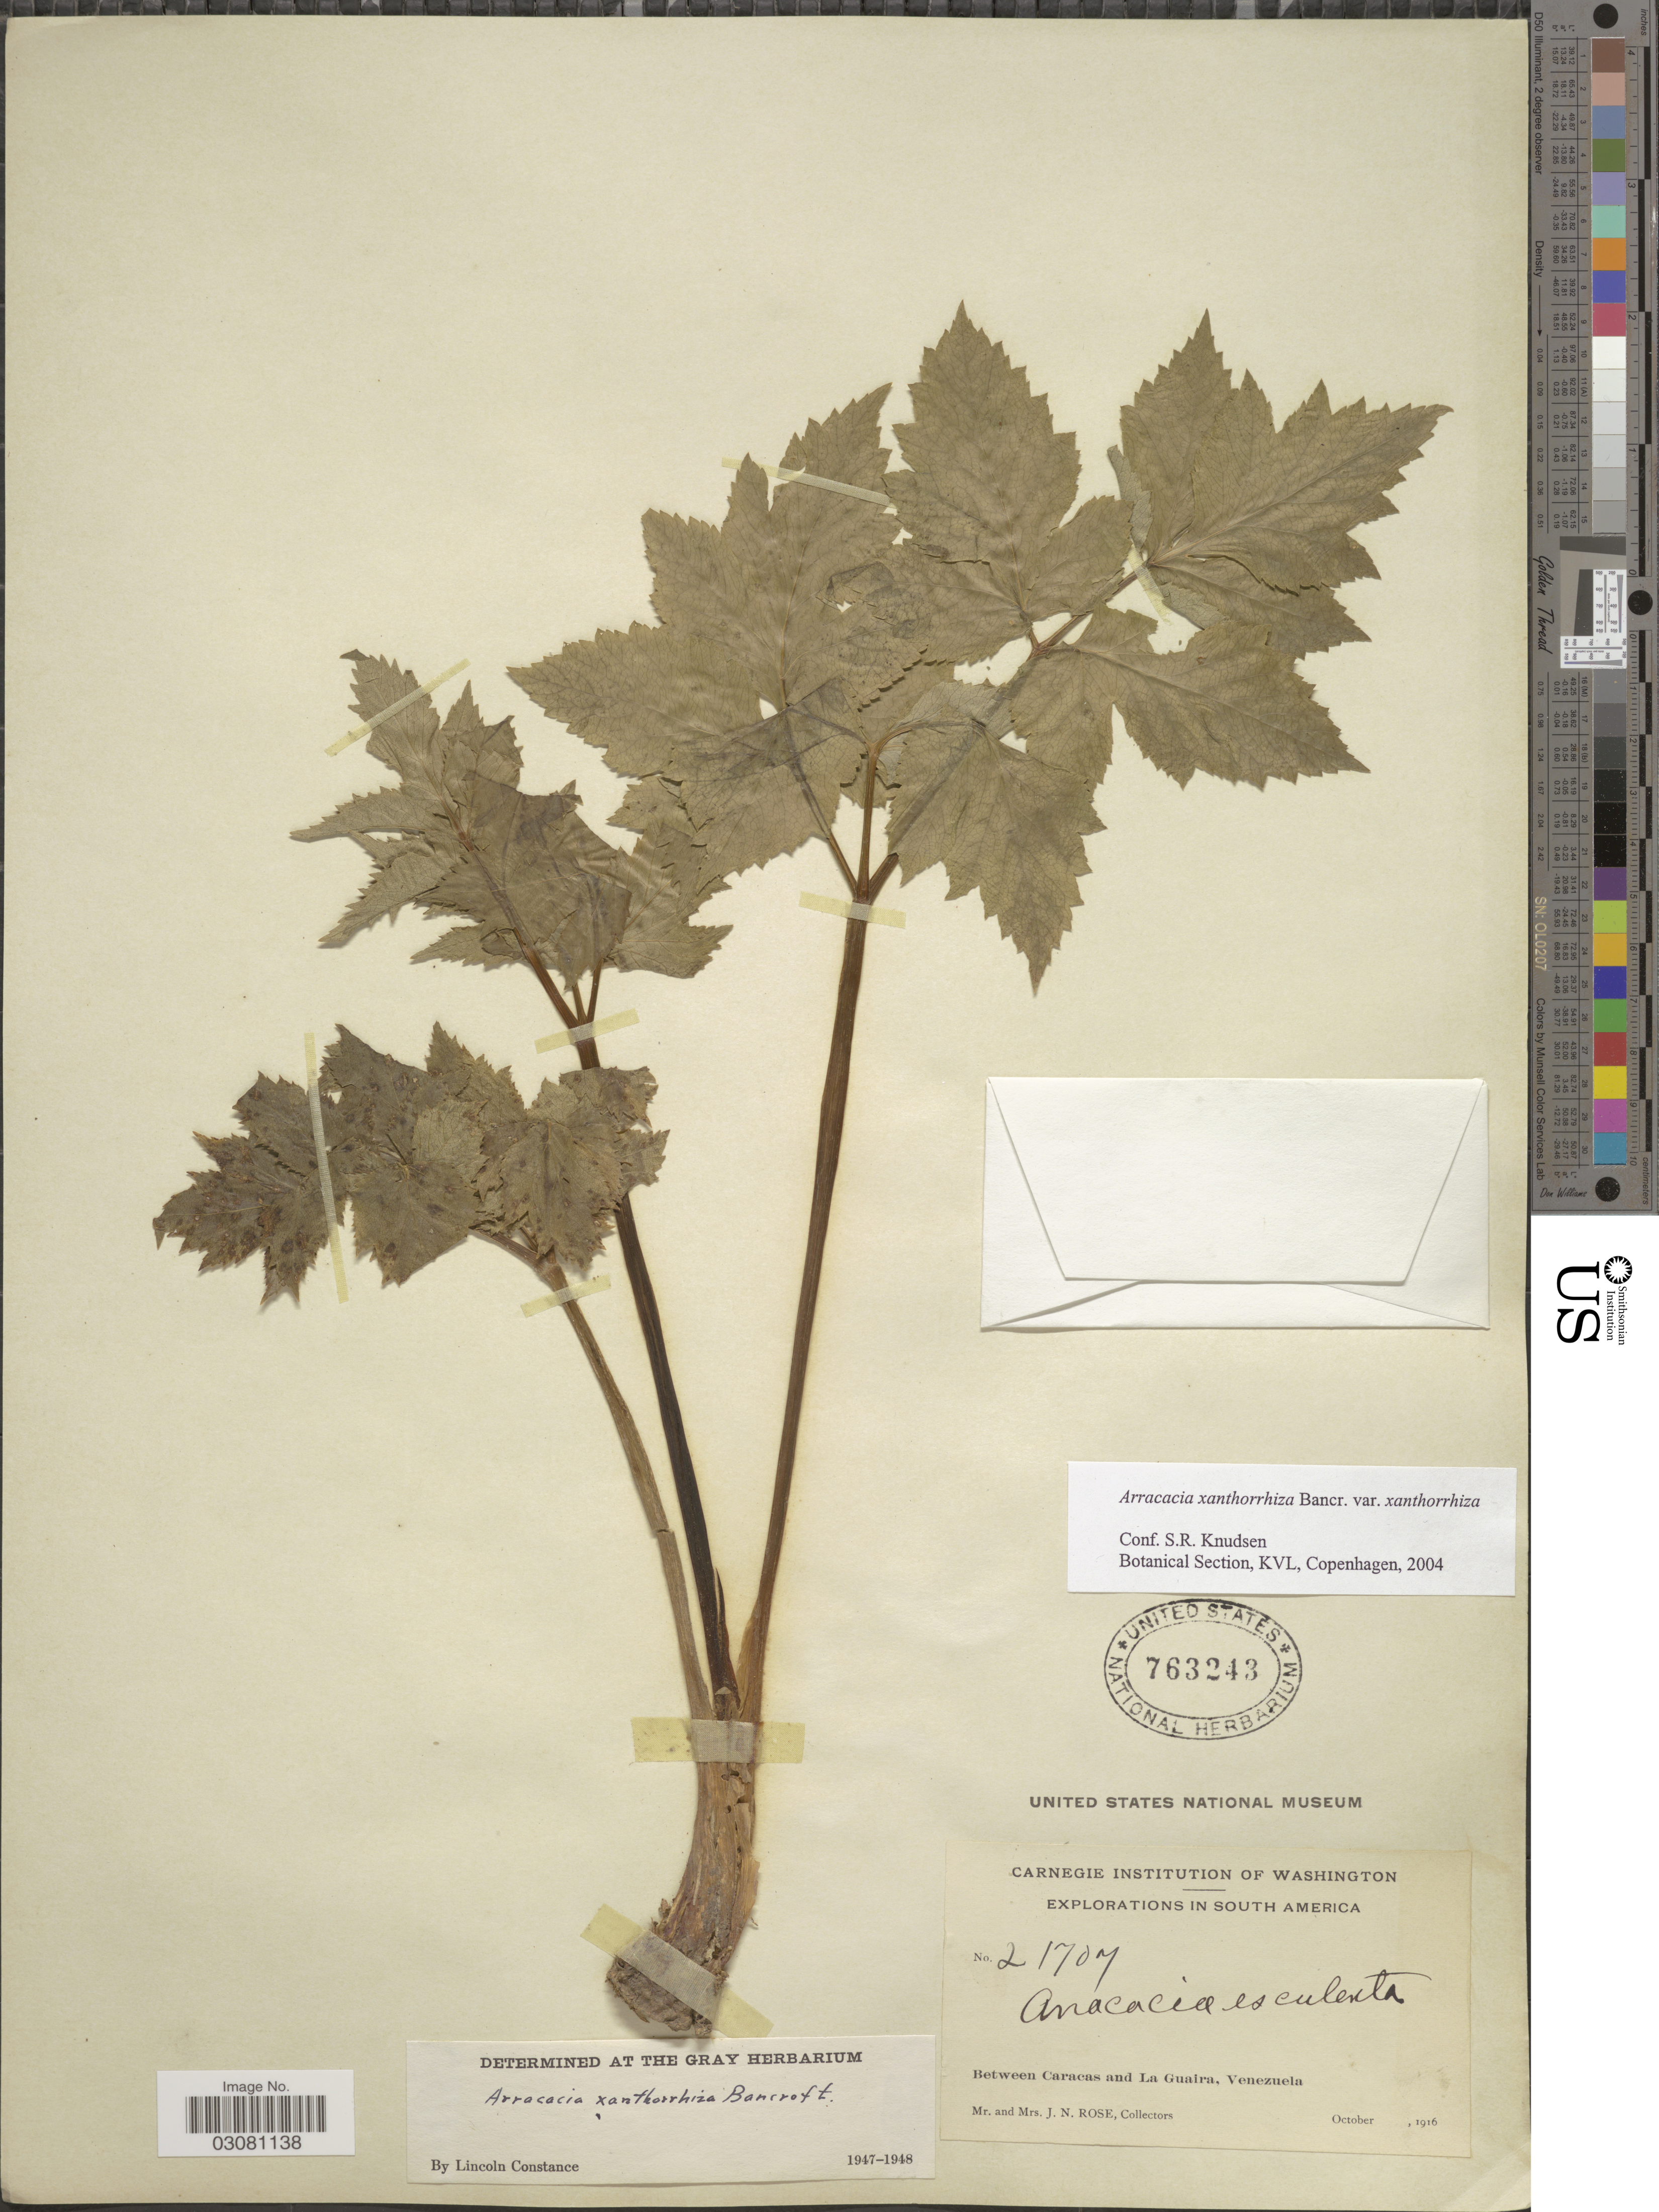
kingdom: Plantae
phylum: Tracheophyta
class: Magnoliopsida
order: Apiales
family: Apiaceae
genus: Arracacia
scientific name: Arracacia xanthorrhiza var. xanthorrhiza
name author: Bancr.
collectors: J. N. Rose & L. B. Rose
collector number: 21707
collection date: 1916-10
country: Paraguay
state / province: Guaira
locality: Between Caracas and La Guaira.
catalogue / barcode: US 763243